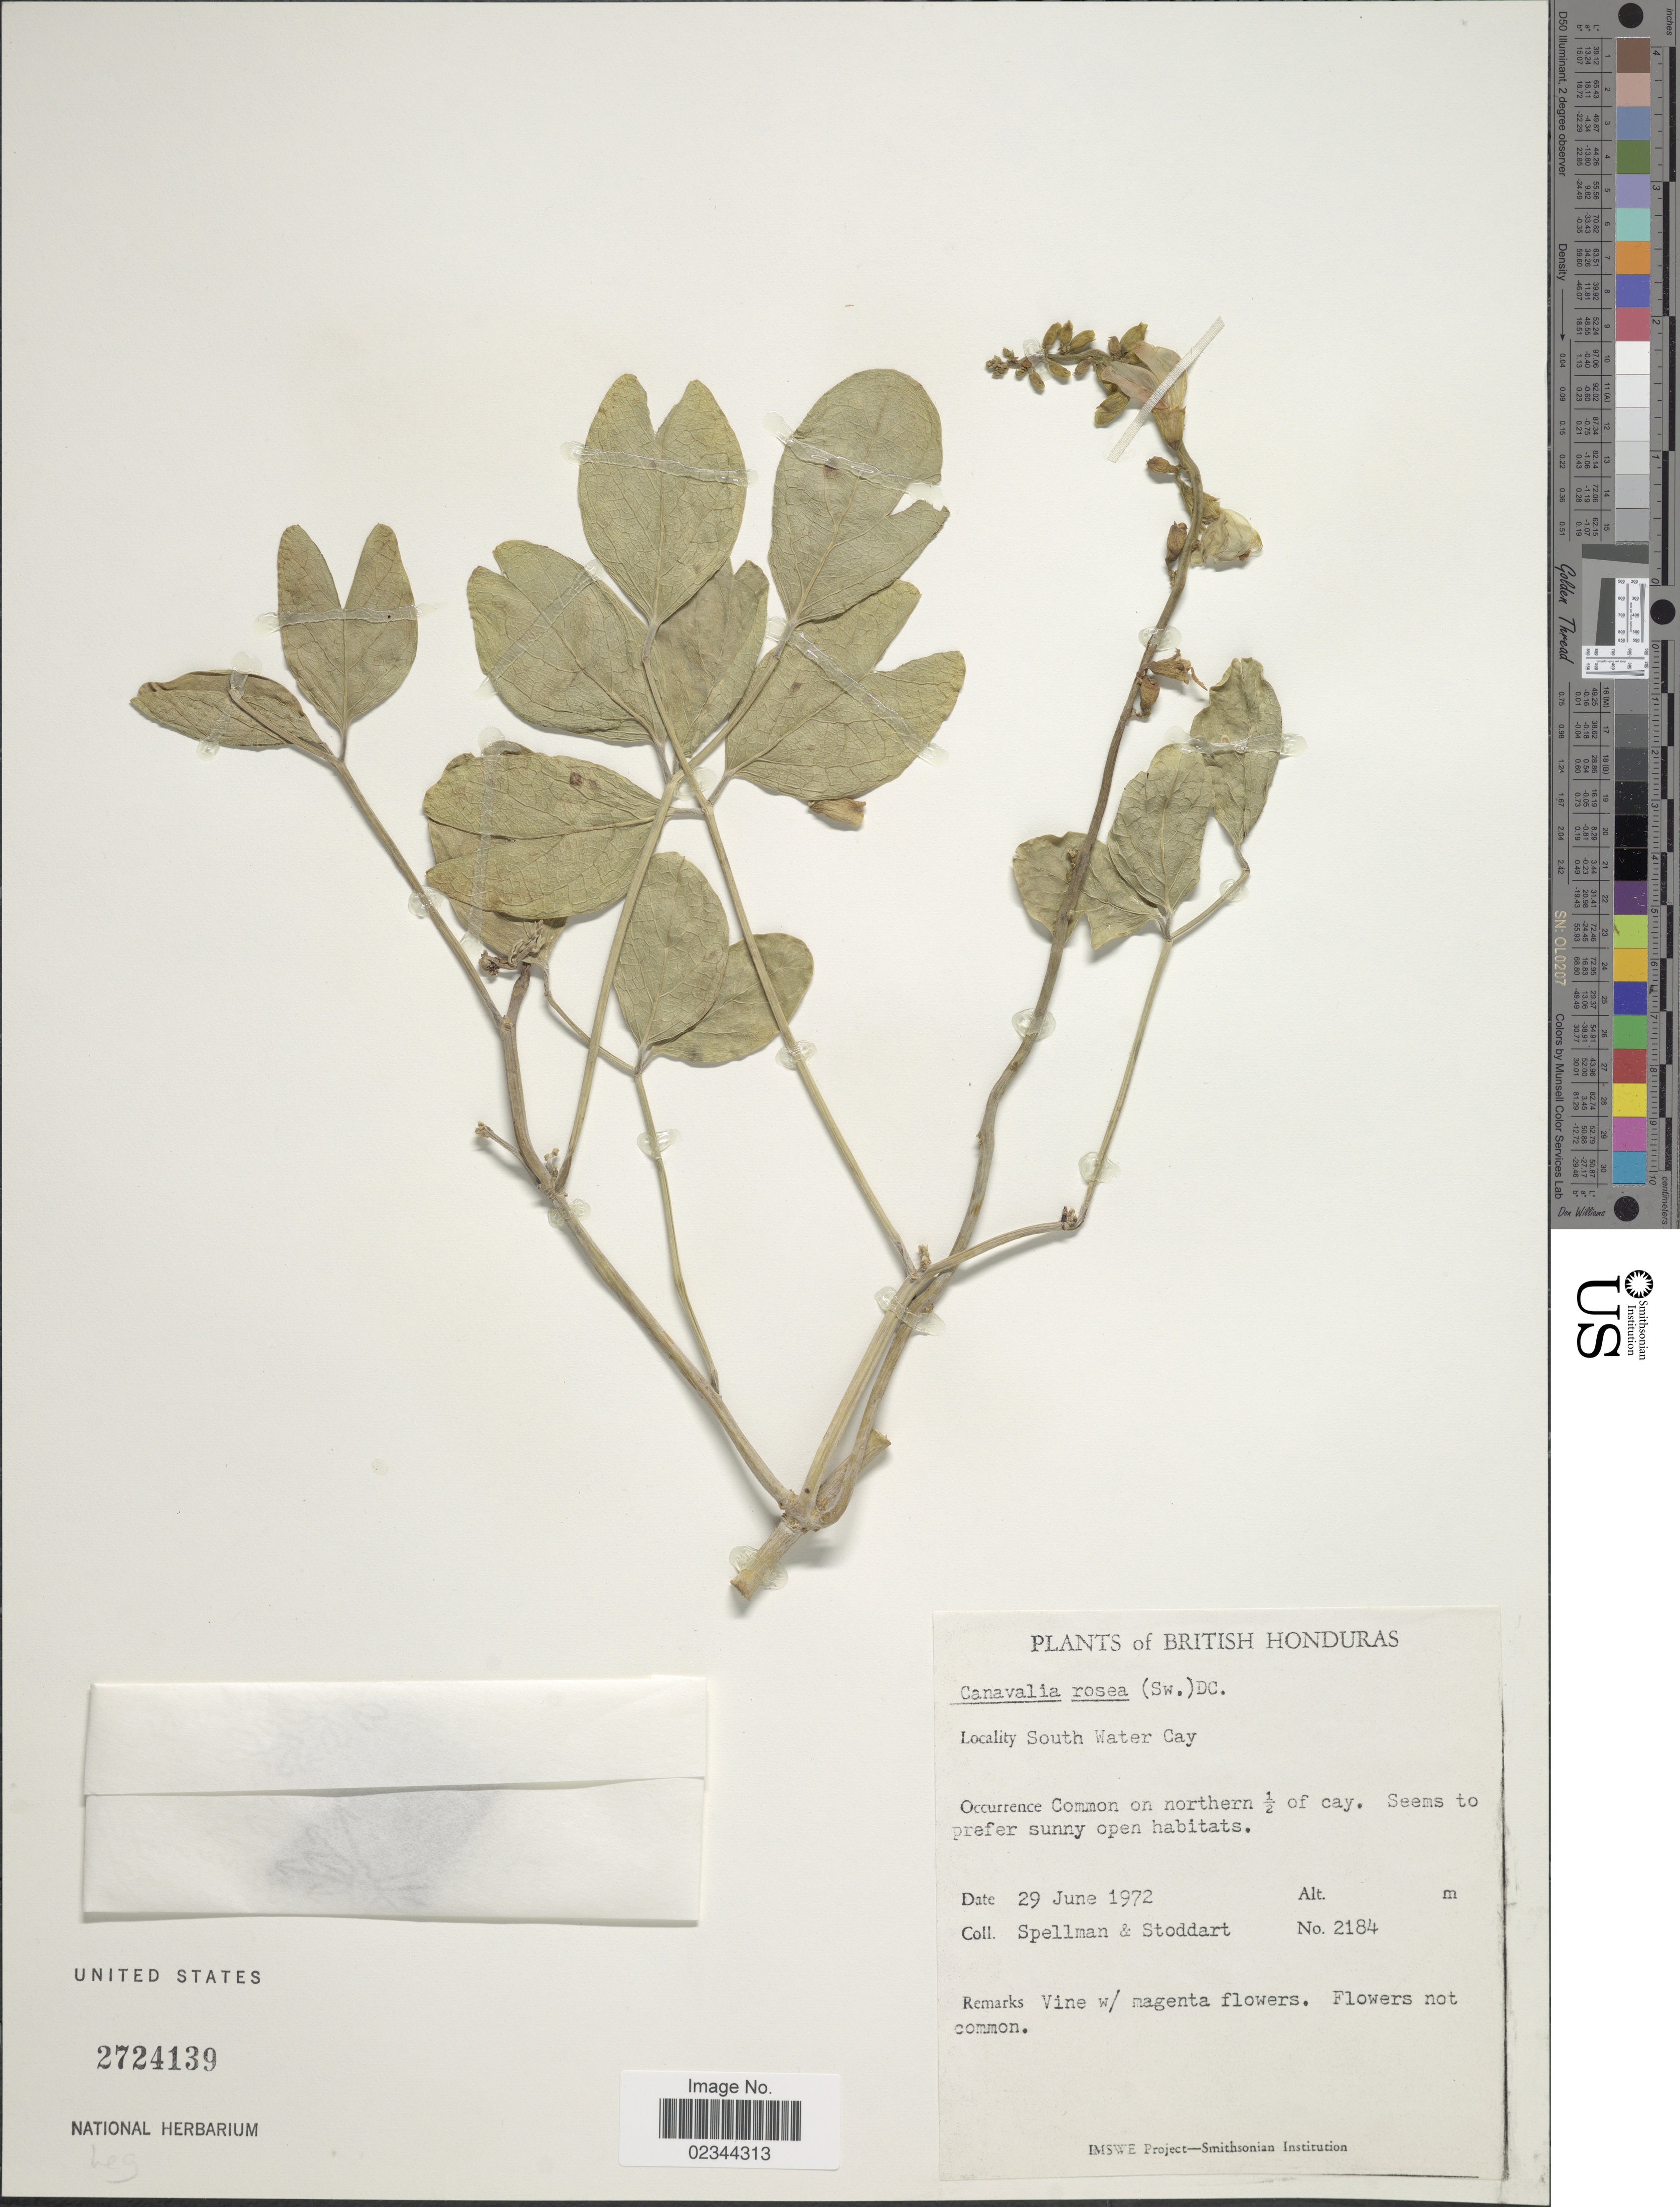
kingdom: Plantae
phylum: Tracheophyta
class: Magnoliopsida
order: Fabales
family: Fabaceae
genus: Canavalia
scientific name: Canavalia rosea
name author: (Sw.) DC.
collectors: Spellman, -- & -. Stoddart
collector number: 2184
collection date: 1972-06-29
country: Belize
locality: British Honduras, South Water Cay, common on northern 1/2 of cay.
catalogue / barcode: US 2724139